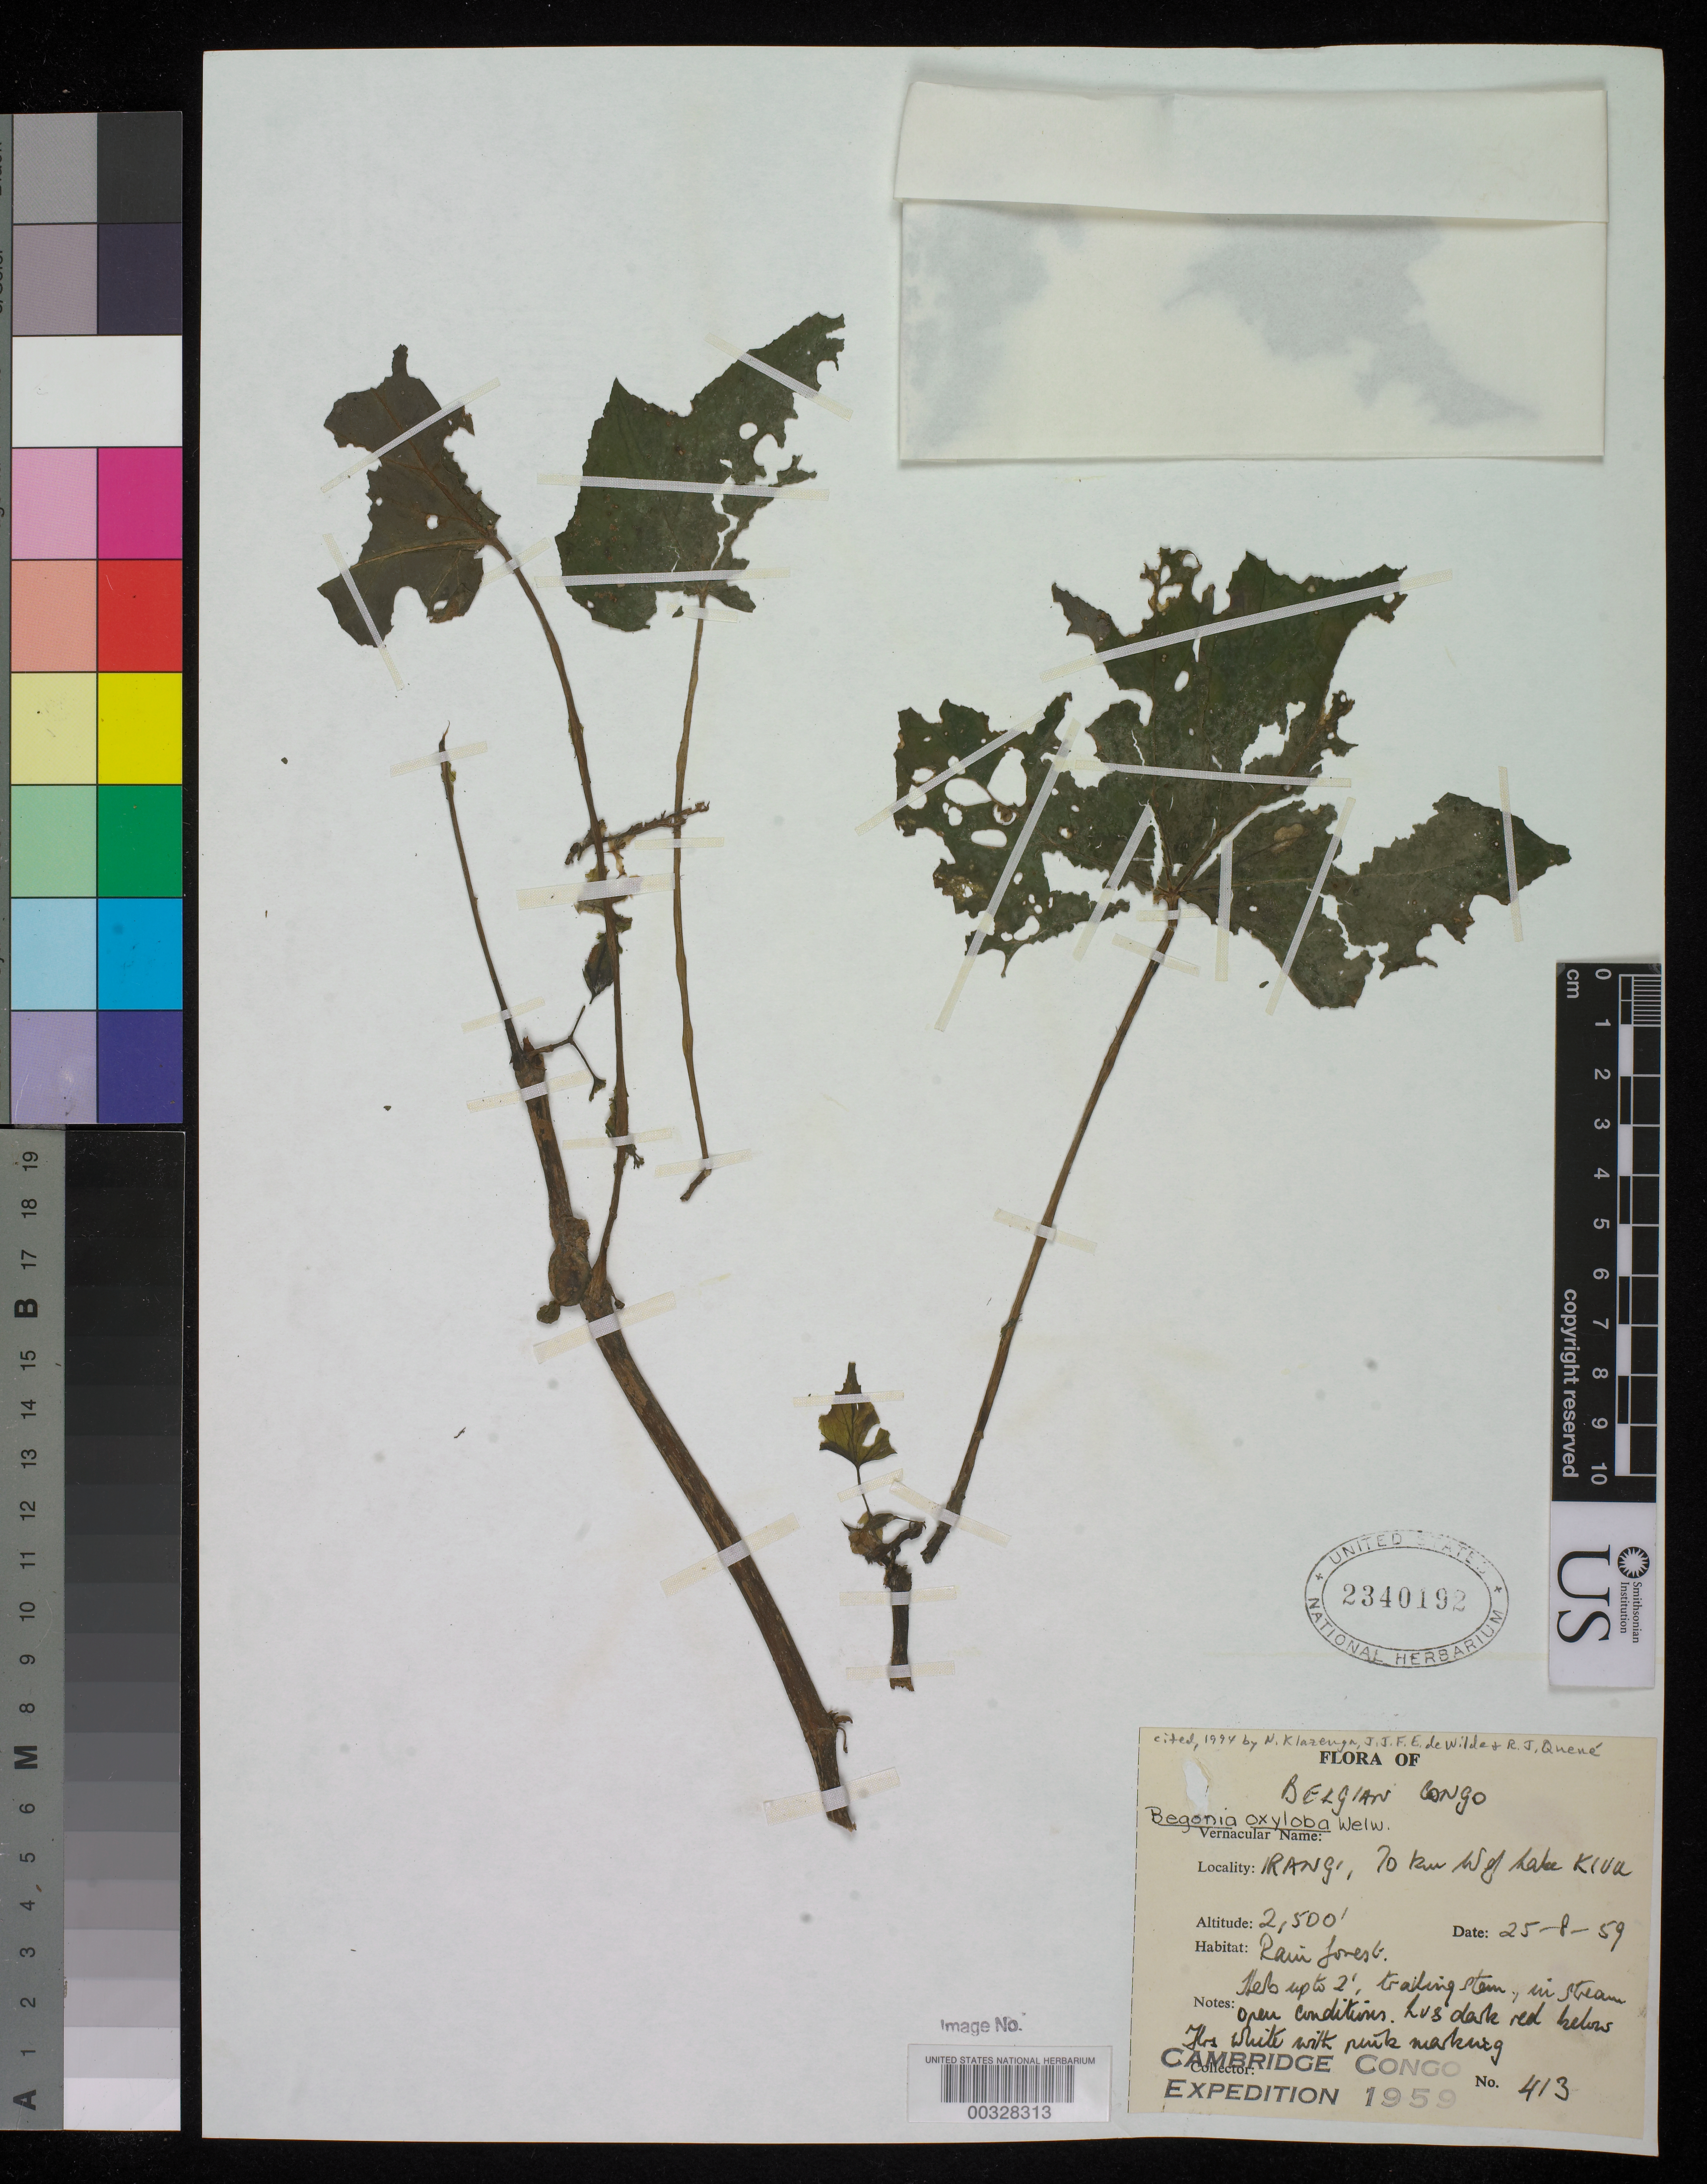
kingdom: Plantae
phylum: Tracheophyta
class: Magnoliopsida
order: Cucurbitales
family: Begoniaceae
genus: Begonia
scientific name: Begonia oxyloba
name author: Welw. ex Hook. f.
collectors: ex Cambridge Congo exped.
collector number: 413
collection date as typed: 25 Aug 1959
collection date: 1959-08-25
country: Congo, Democratic Republic of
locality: Irangi, 70 km w of lake kivu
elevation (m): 762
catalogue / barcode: US 2340192